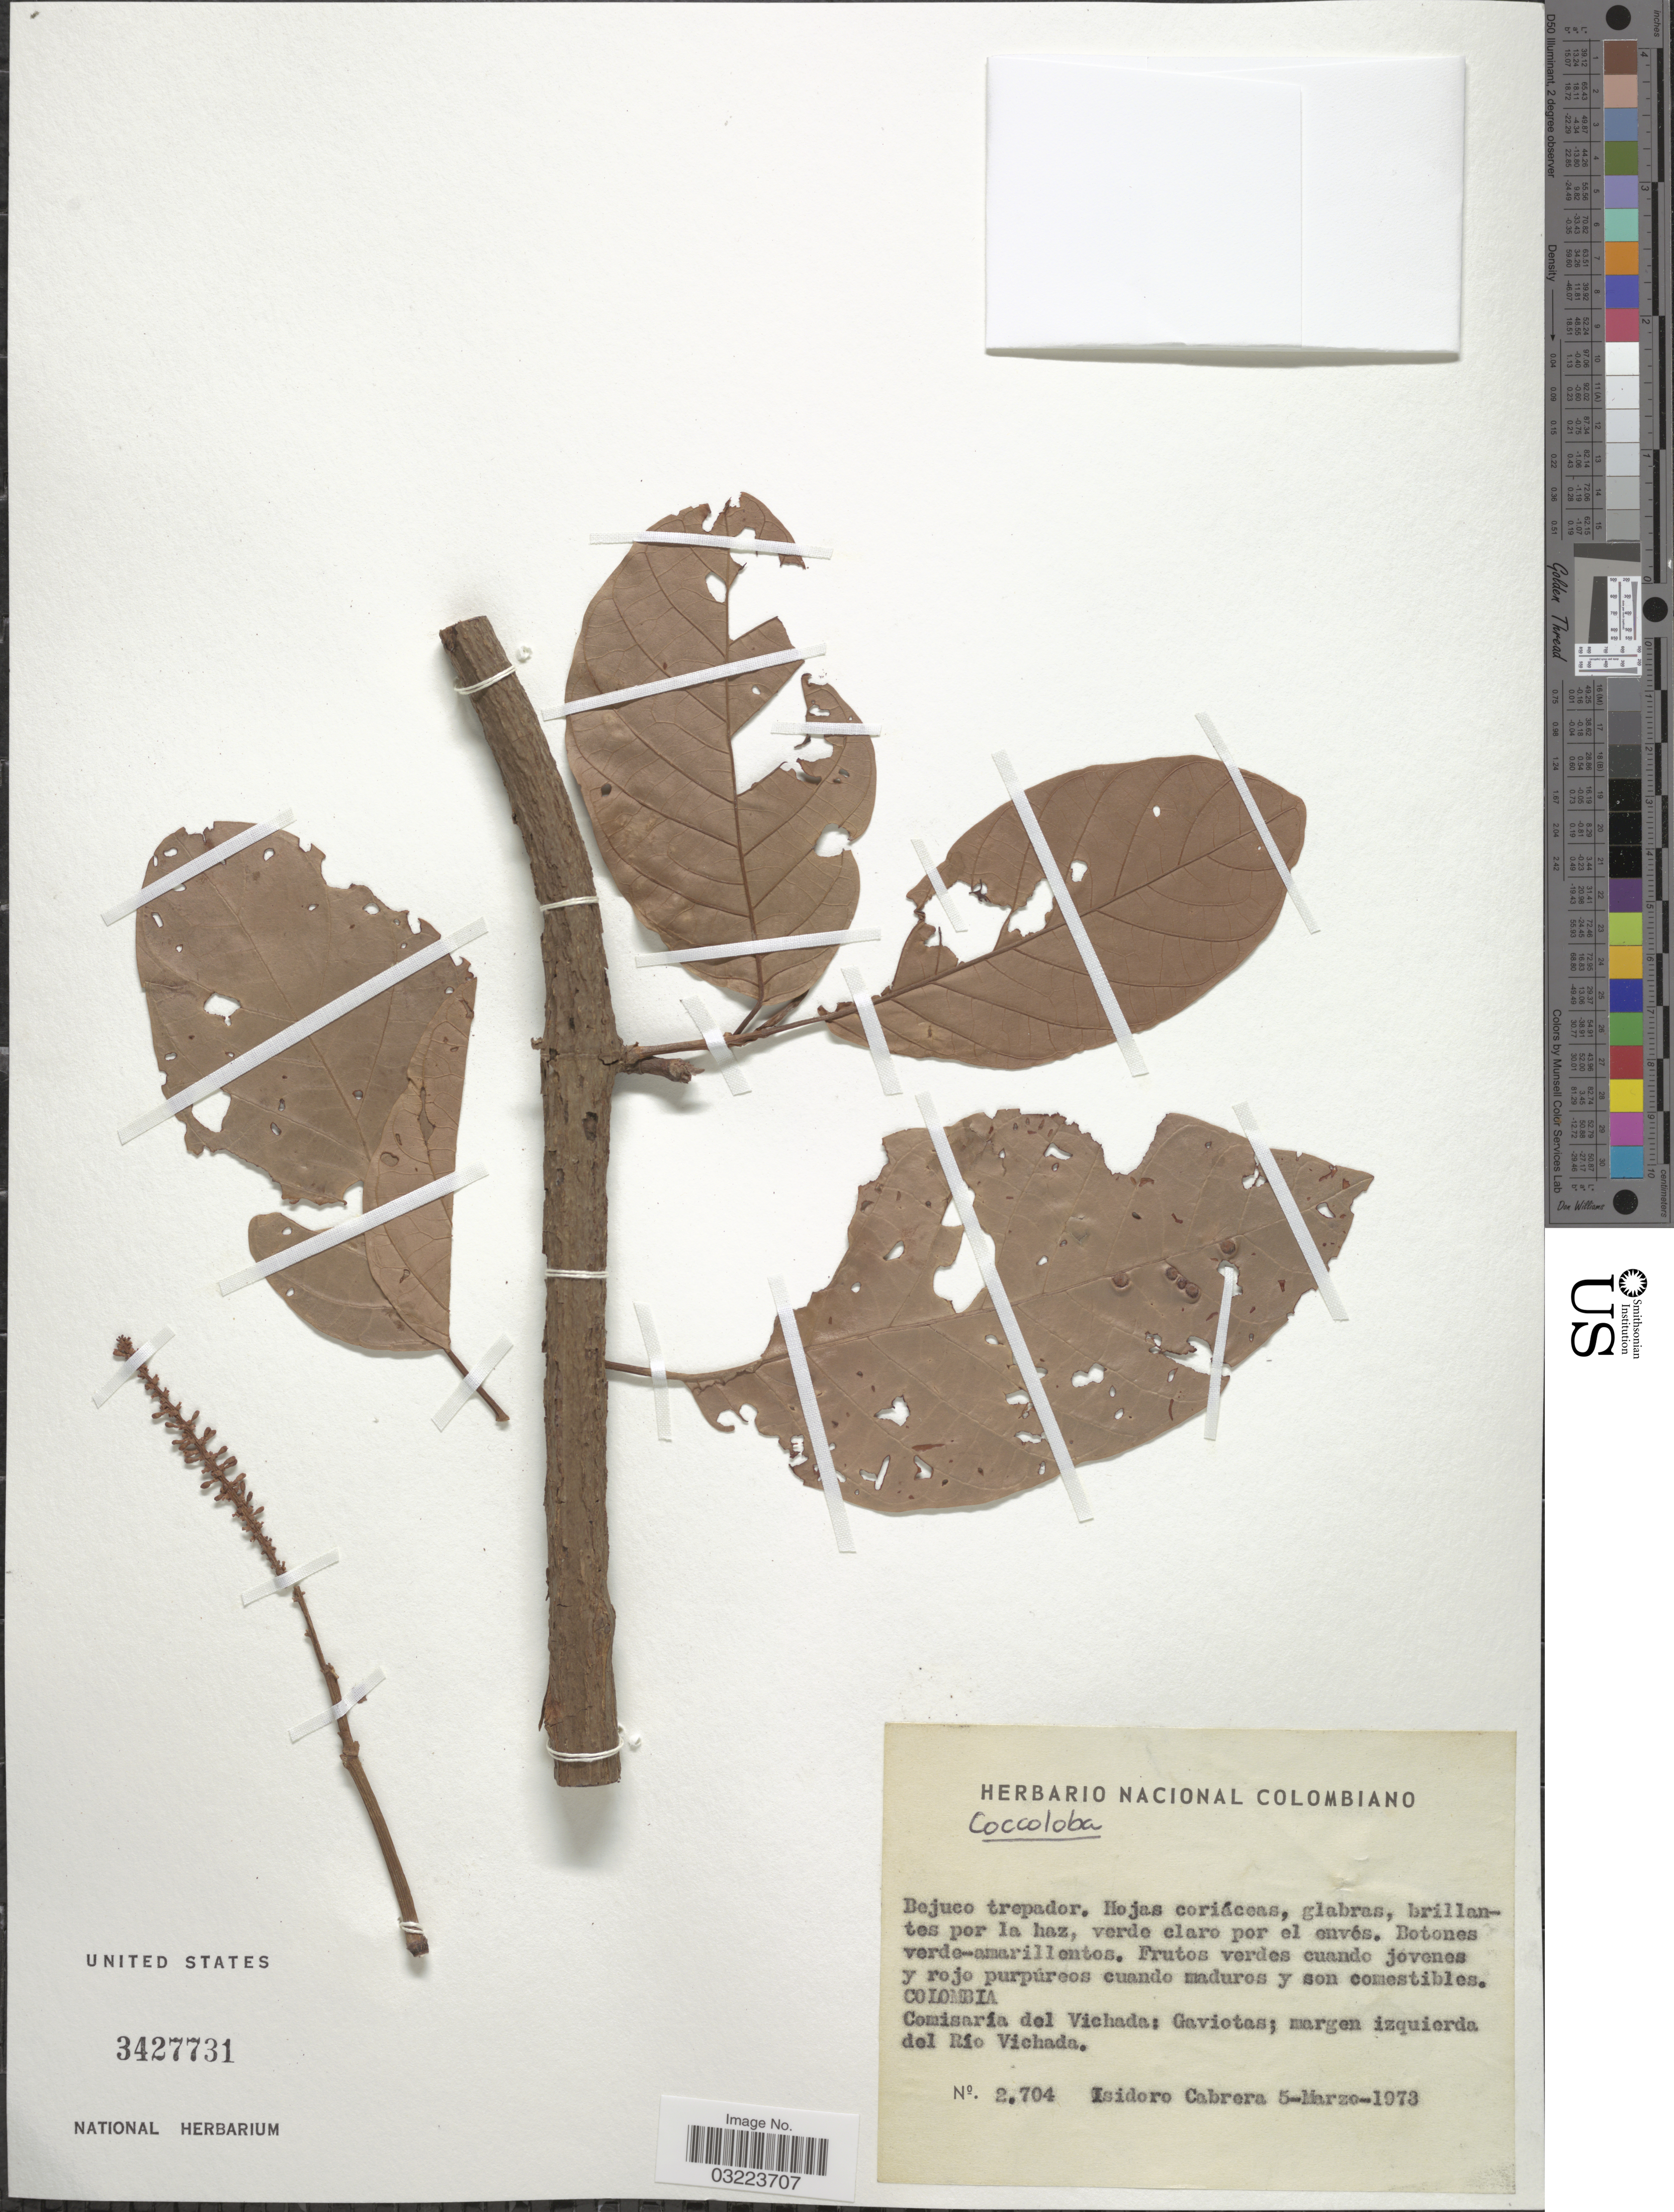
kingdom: Plantae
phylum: Tracheophyta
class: Magnoliopsida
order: Caryophyllales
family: Polygonaceae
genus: Coccoloba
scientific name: Coccoloba sp.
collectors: I. Cabrera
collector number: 2704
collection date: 1973-03-05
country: Colombia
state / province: Vichada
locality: Comisaría del Vichada: Gaviotas; margen izquierda del Río Vichada.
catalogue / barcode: US 3427731